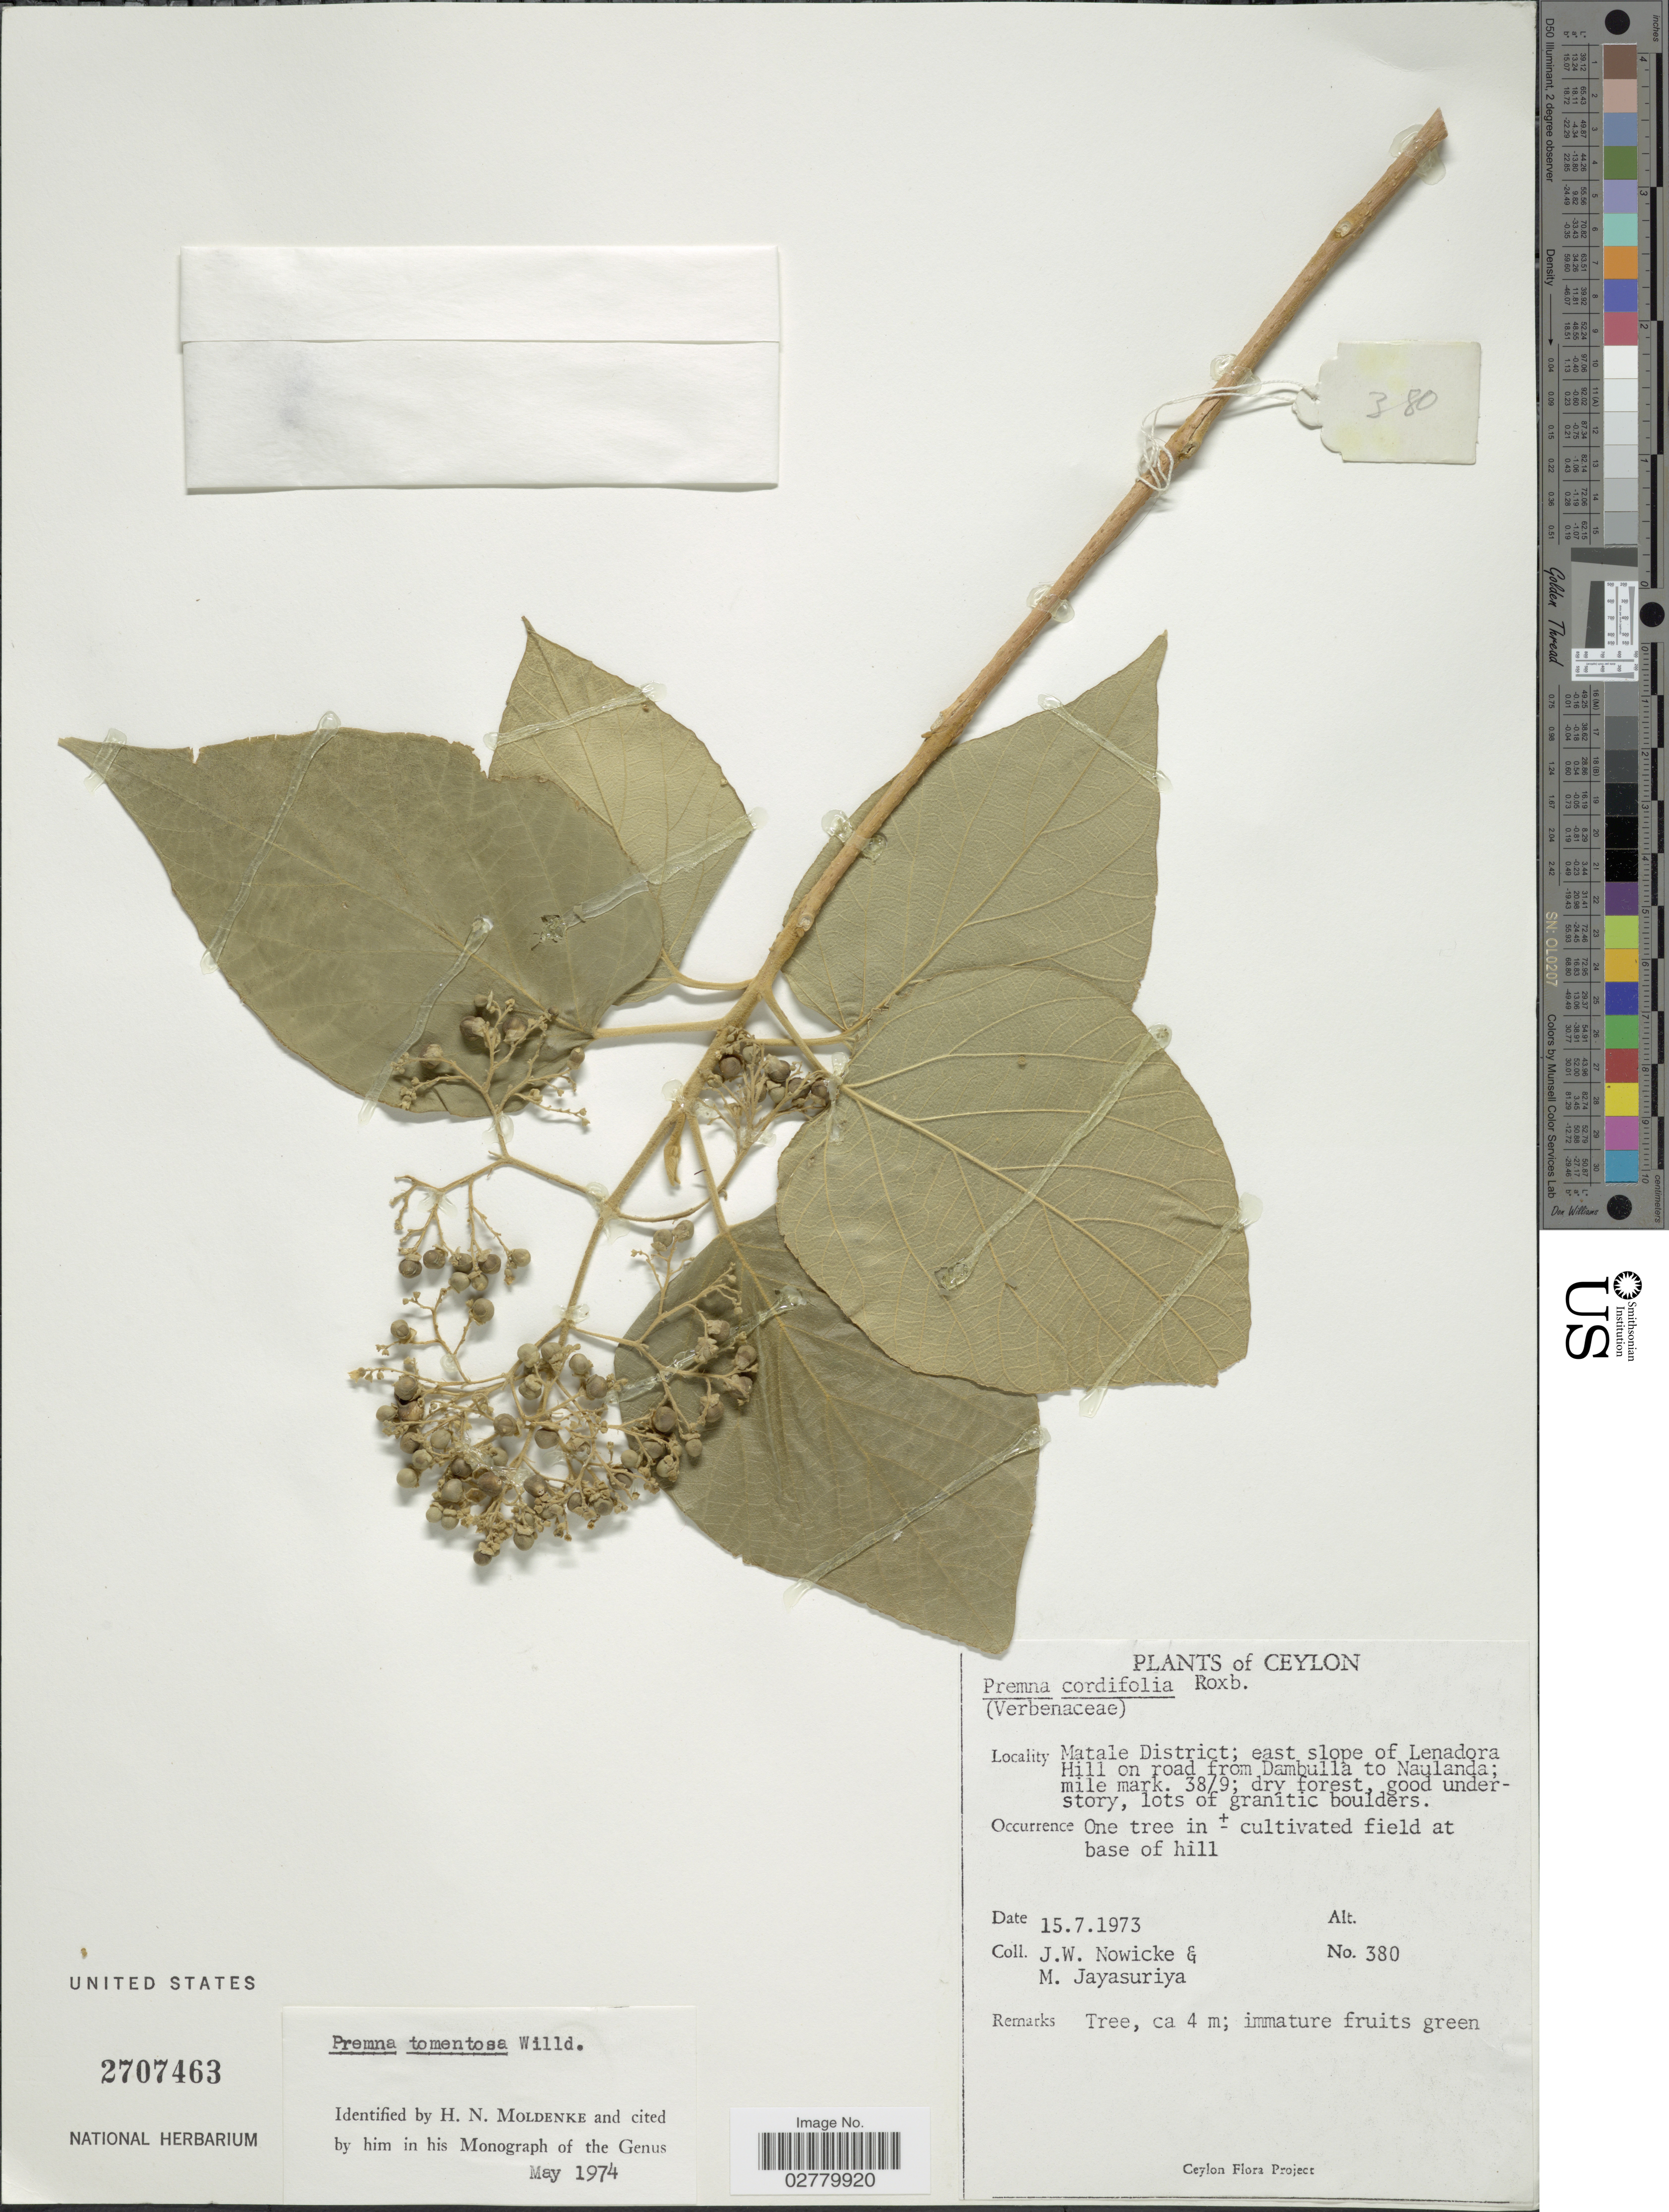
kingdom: Plantae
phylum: Tracheophyta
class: Magnoliopsida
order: Lamiales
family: Lamiaceae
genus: Premna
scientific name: Premna tomentosa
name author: Willd.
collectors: J. W. Nowicke & M. Jayasuriya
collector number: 380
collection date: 1973-07-15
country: Sri Lanka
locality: Ceylon. Matale District; east slope of Lenadora Hill on road from Dambulla to Naulanda; mile mark. 38/9.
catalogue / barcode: US 2707463